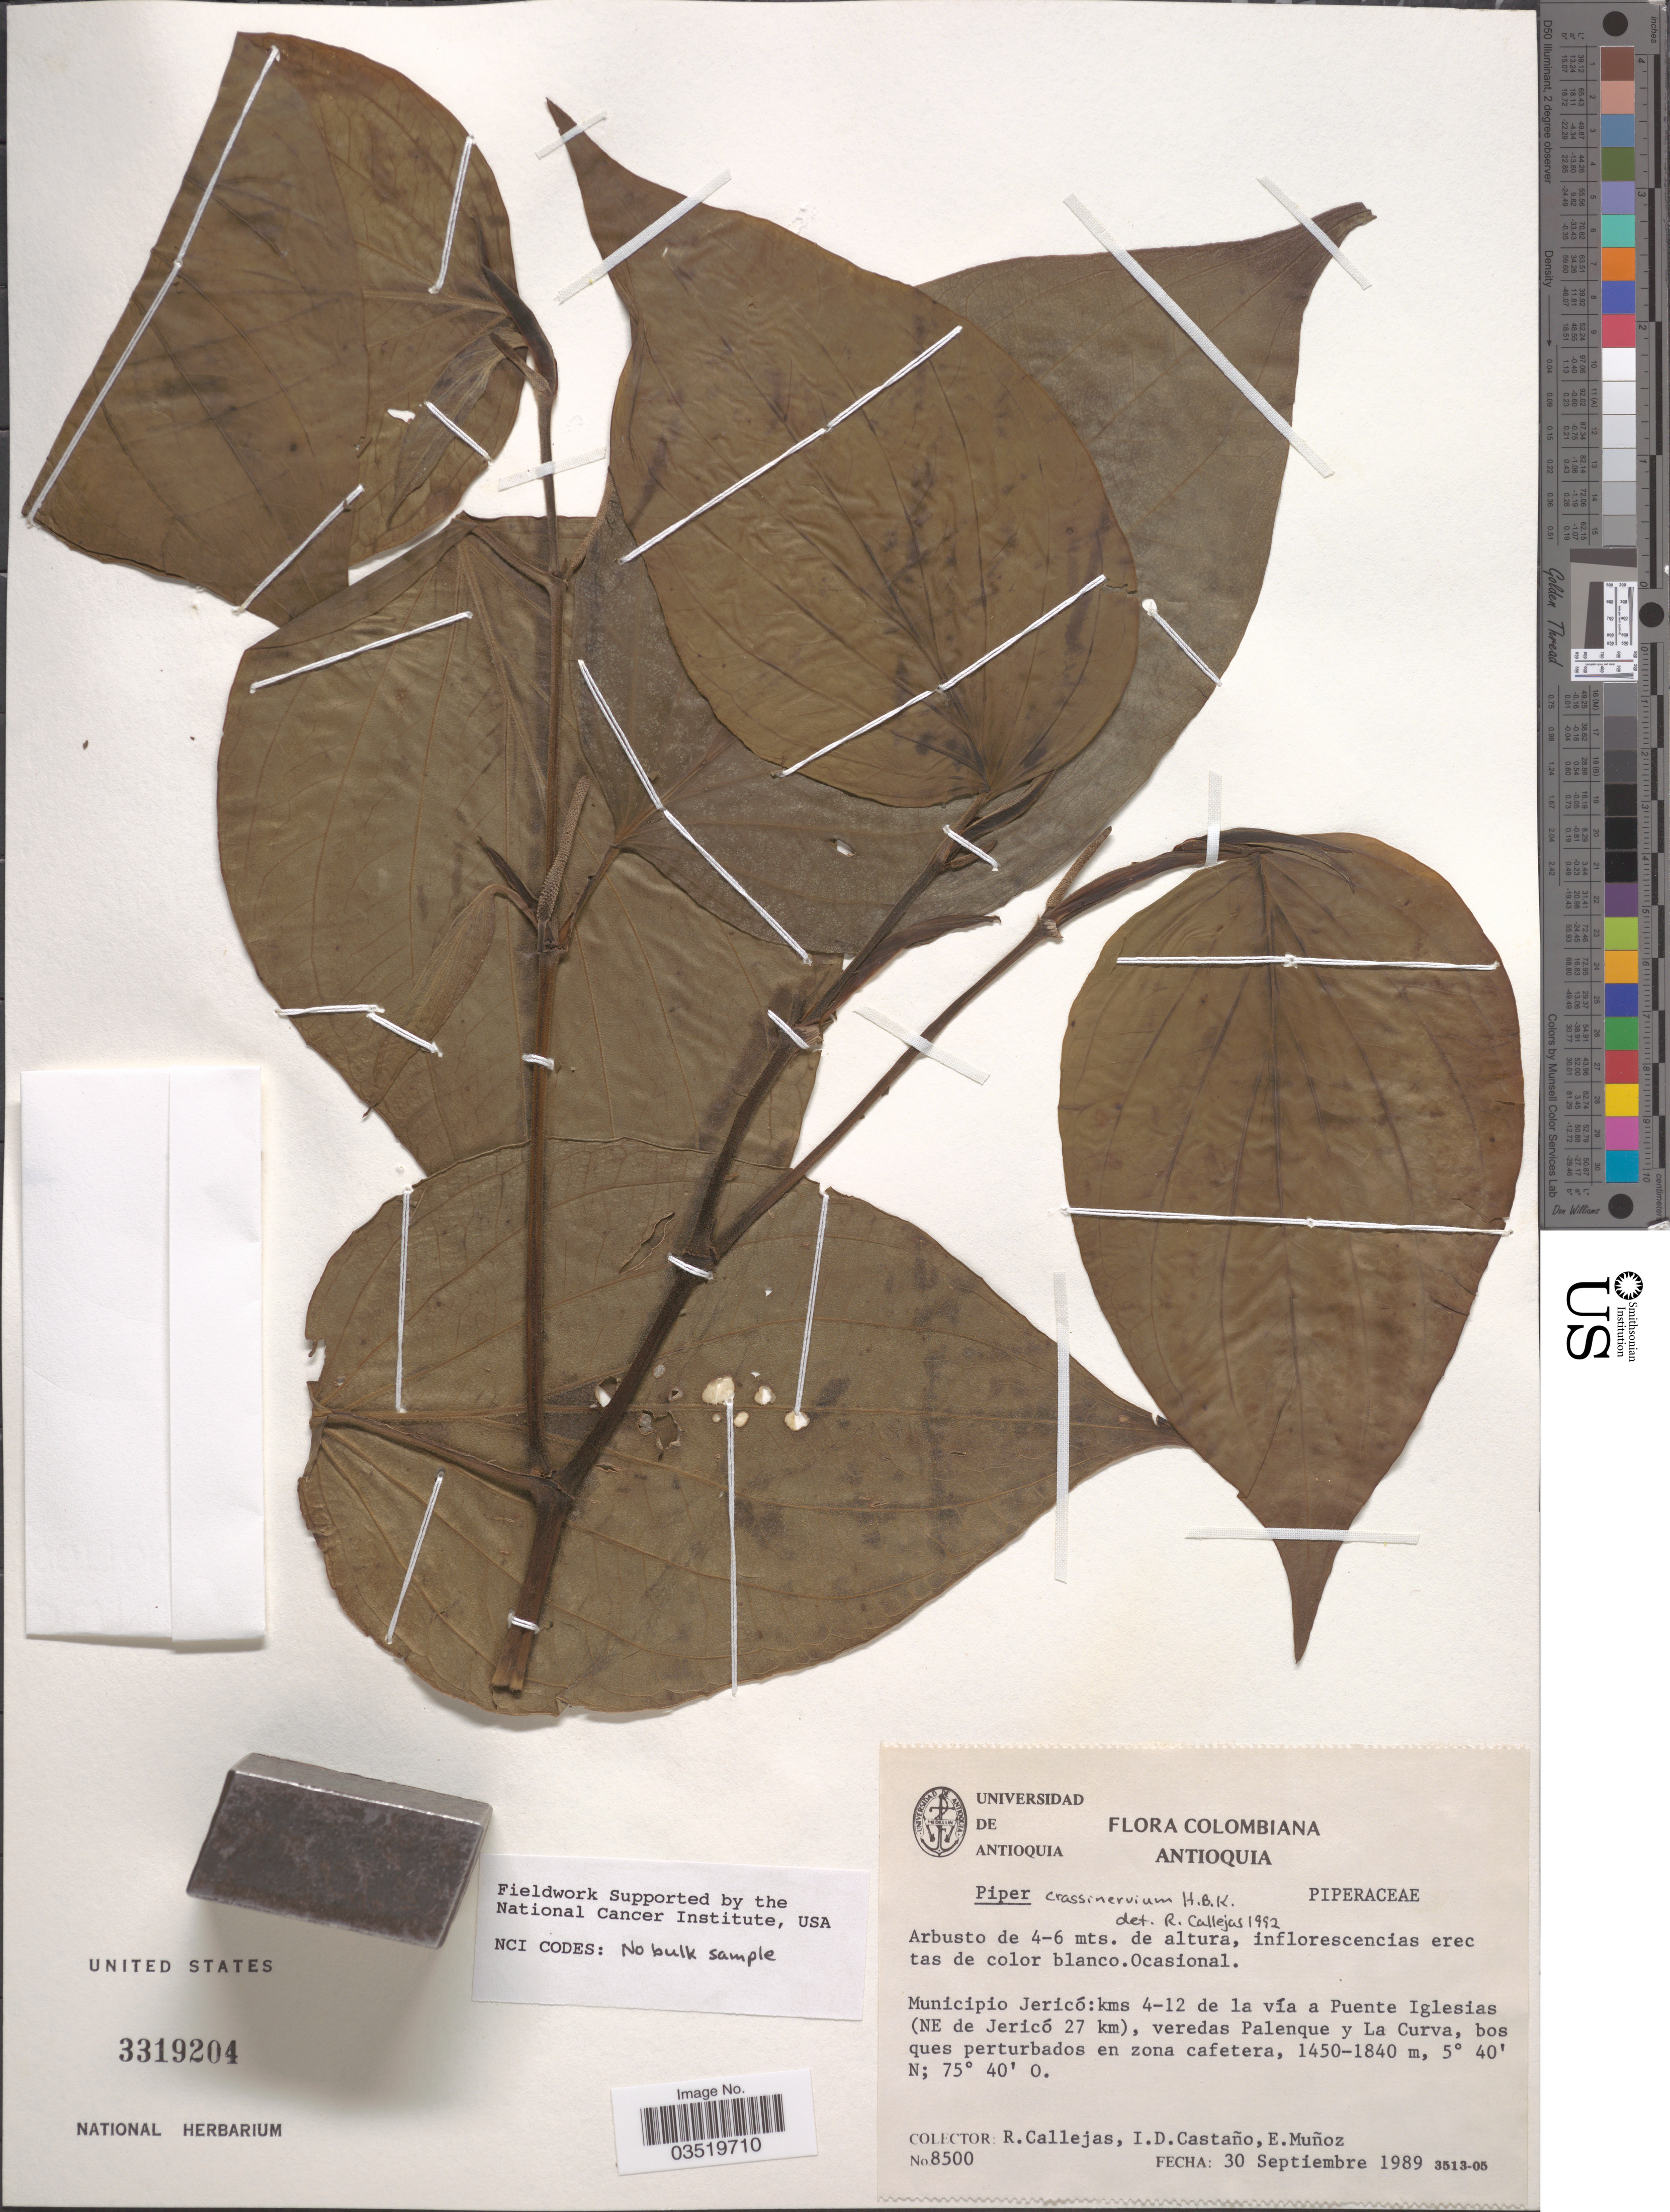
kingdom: Plantae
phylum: Tracheophyta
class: Magnoliopsida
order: Piperales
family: Piperaceae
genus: Piper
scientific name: Piper crassinervium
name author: Kunth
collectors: R. Callejas, I. Castaño & E. Munoz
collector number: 8500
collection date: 1989-09-30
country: Colombia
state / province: Antioquia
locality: Municipio Jericó: kms 4-12 de la vía a Puente Iglesias (NE de Jericó 27 km), veredas Palenque y La Curva, bosques perturbados en zona cafetera.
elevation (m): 1450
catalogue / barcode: US 3319204